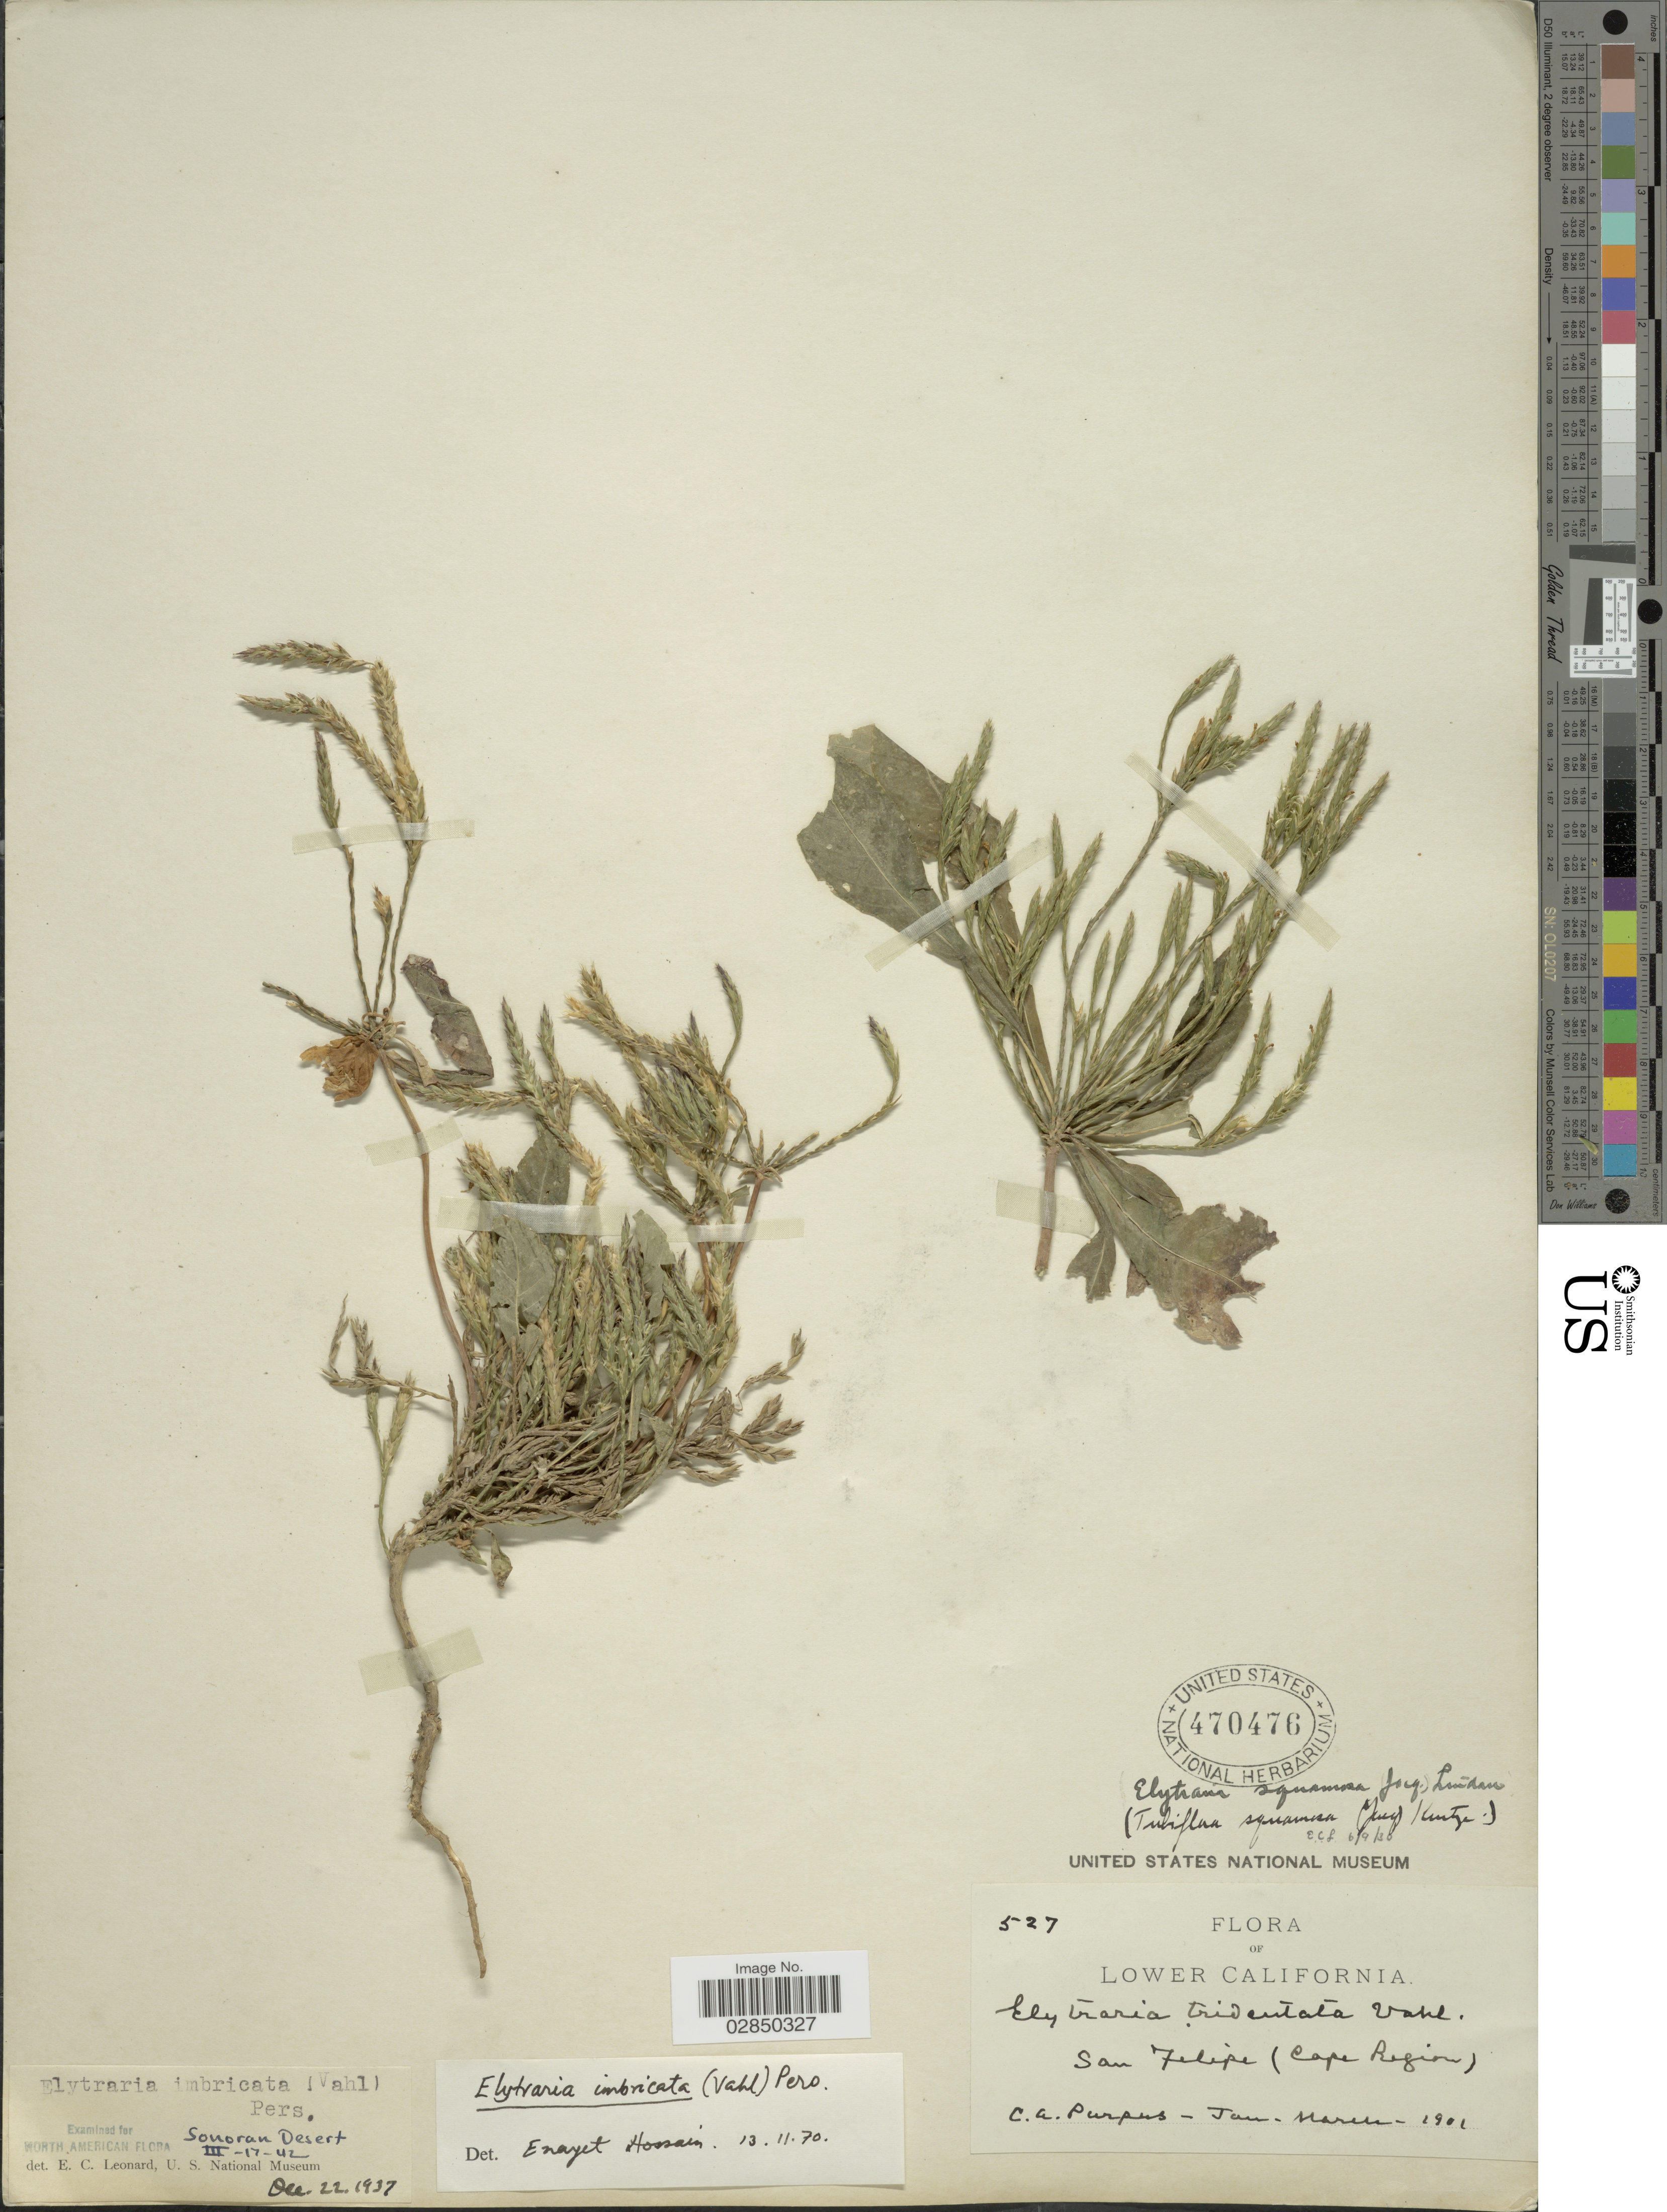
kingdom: Plantae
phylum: Tracheophyta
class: Magnoliopsida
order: Lamiales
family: Acanthaceae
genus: Elytraria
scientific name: Elytraria imbricata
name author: (Vahl) Pers.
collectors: C. A. Purpus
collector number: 527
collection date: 1901-01/1901-03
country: Mexico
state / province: Baja California Sur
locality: Lower California. San Felipe (Cape Region).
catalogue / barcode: US 470476